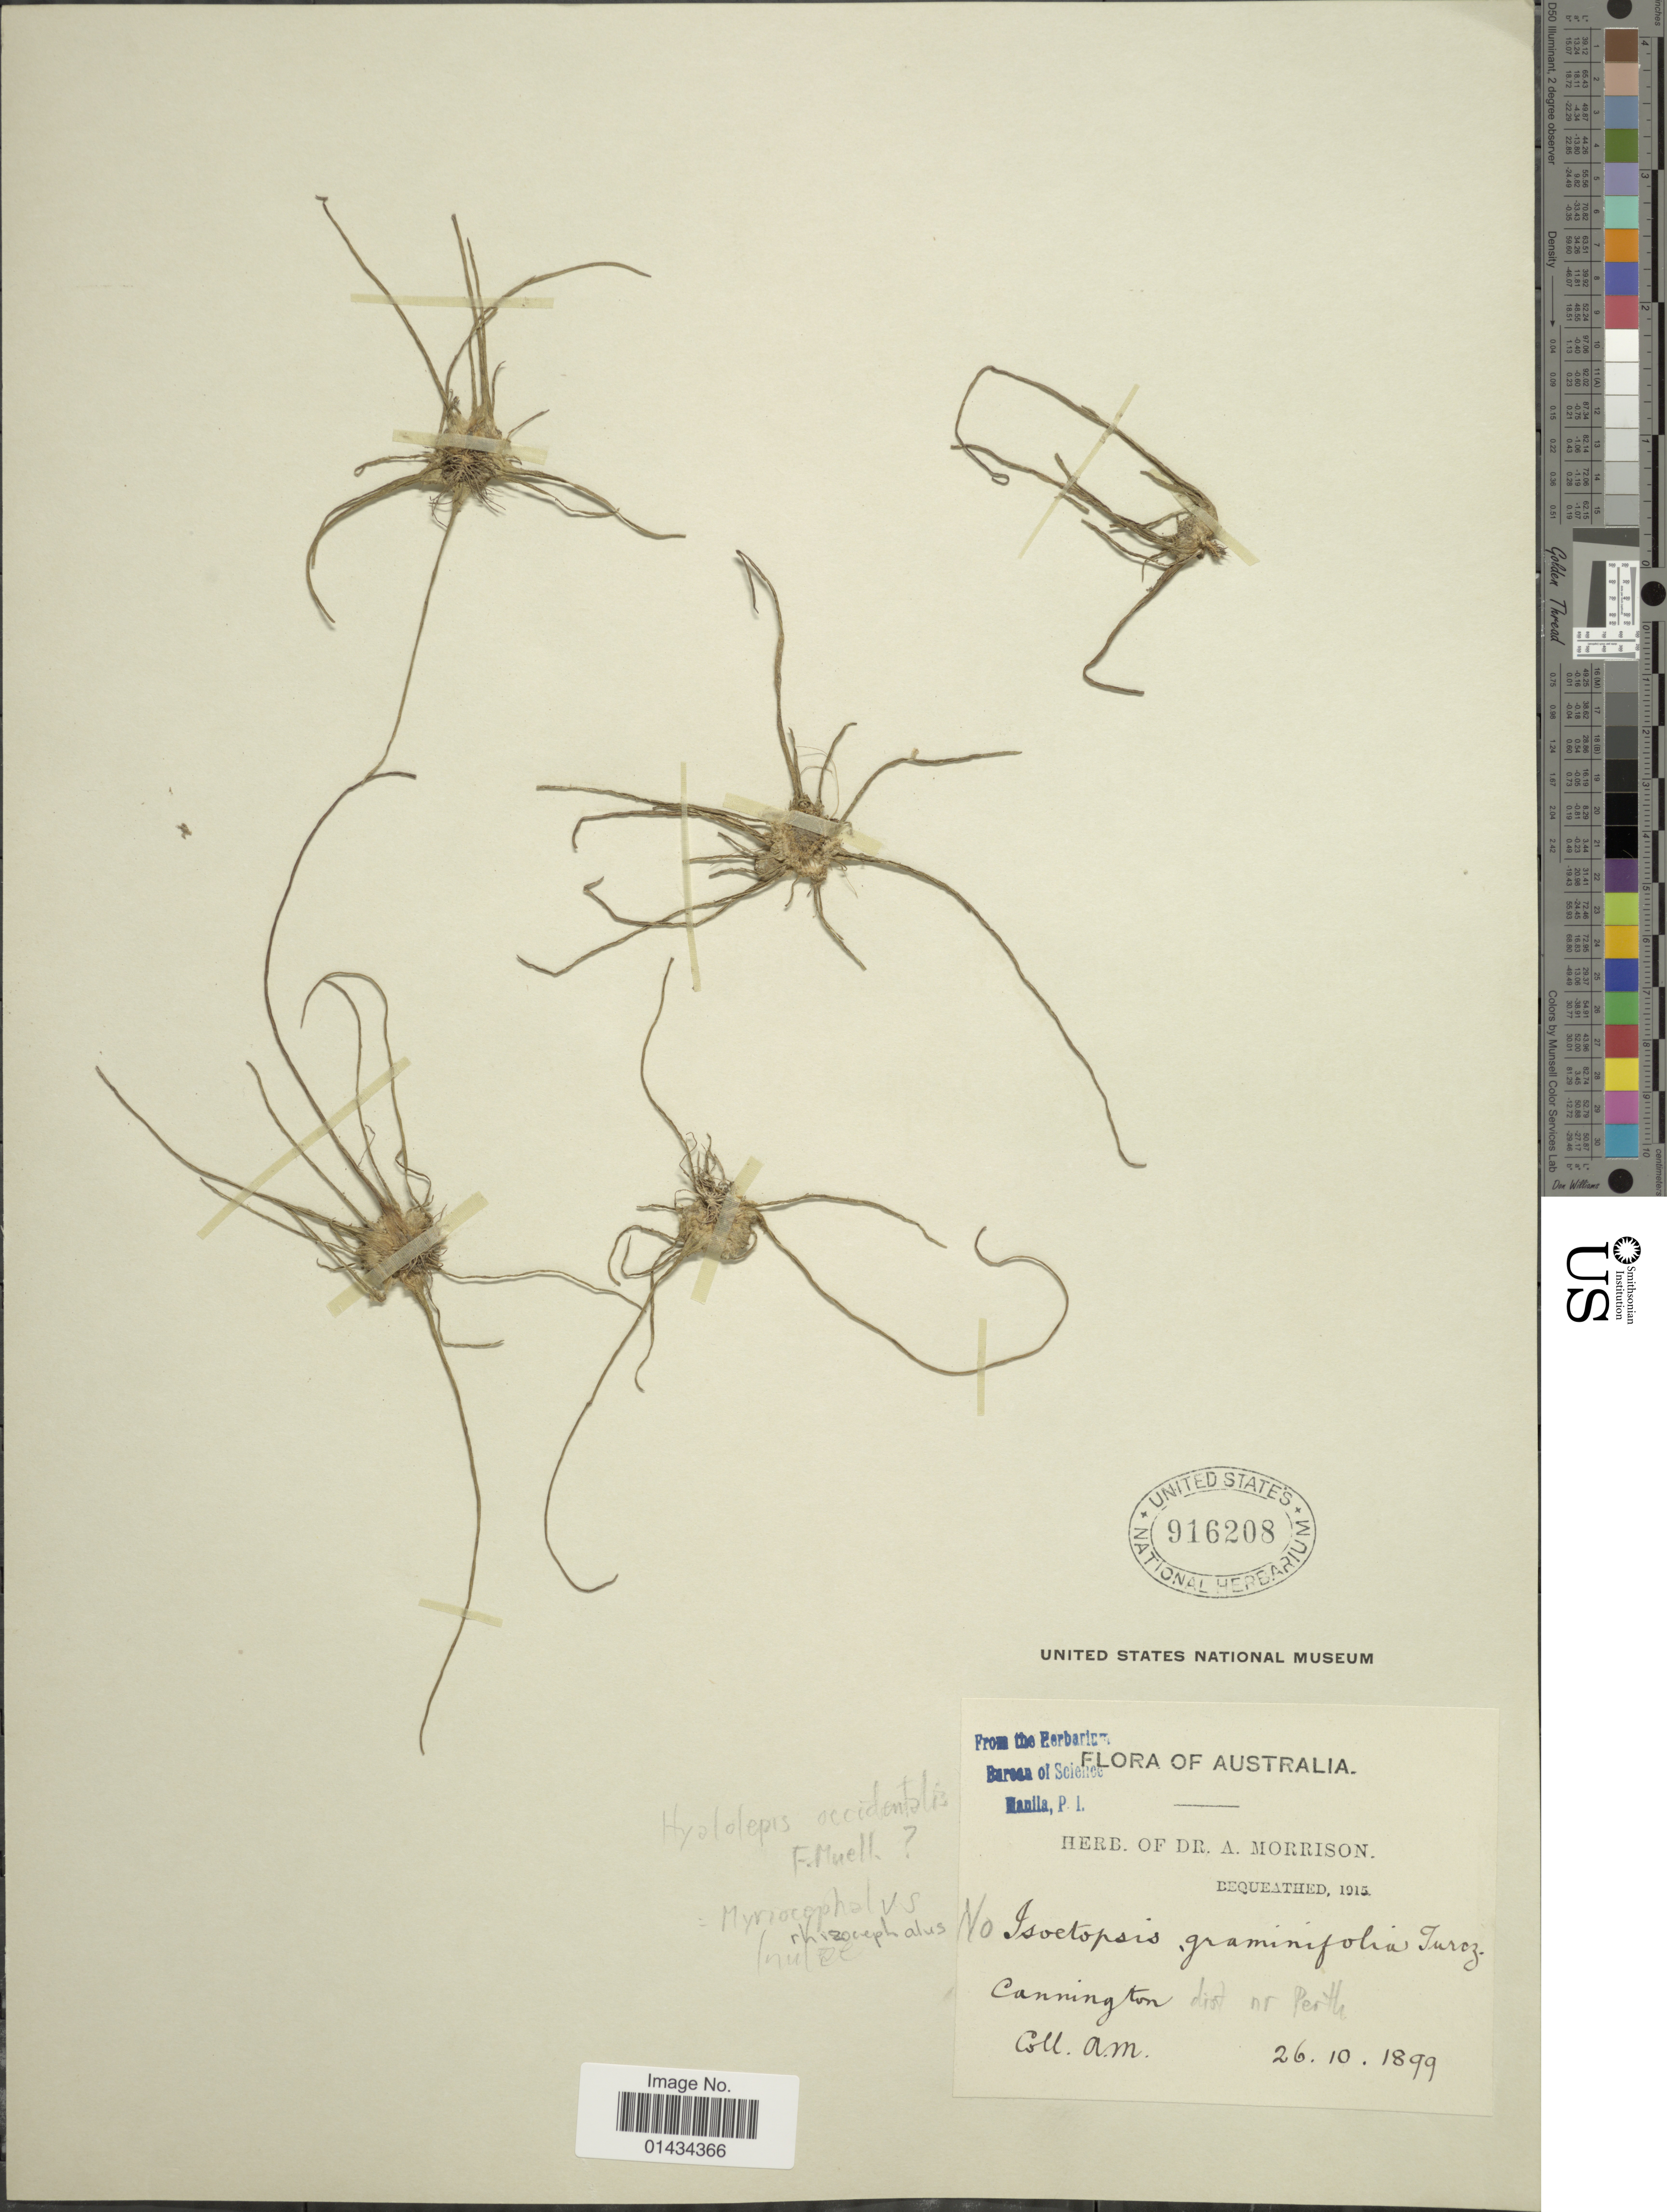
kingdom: Plantae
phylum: Tracheophyta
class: Magnoliopsida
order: Asterales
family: Asteraceae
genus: Myriocephalus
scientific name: Myriocephalus rhizocephalus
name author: (DC.) Benth.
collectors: A. Morrison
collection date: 1899-10-26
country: Australia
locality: Cannington distr. nr. Perth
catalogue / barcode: US 916208